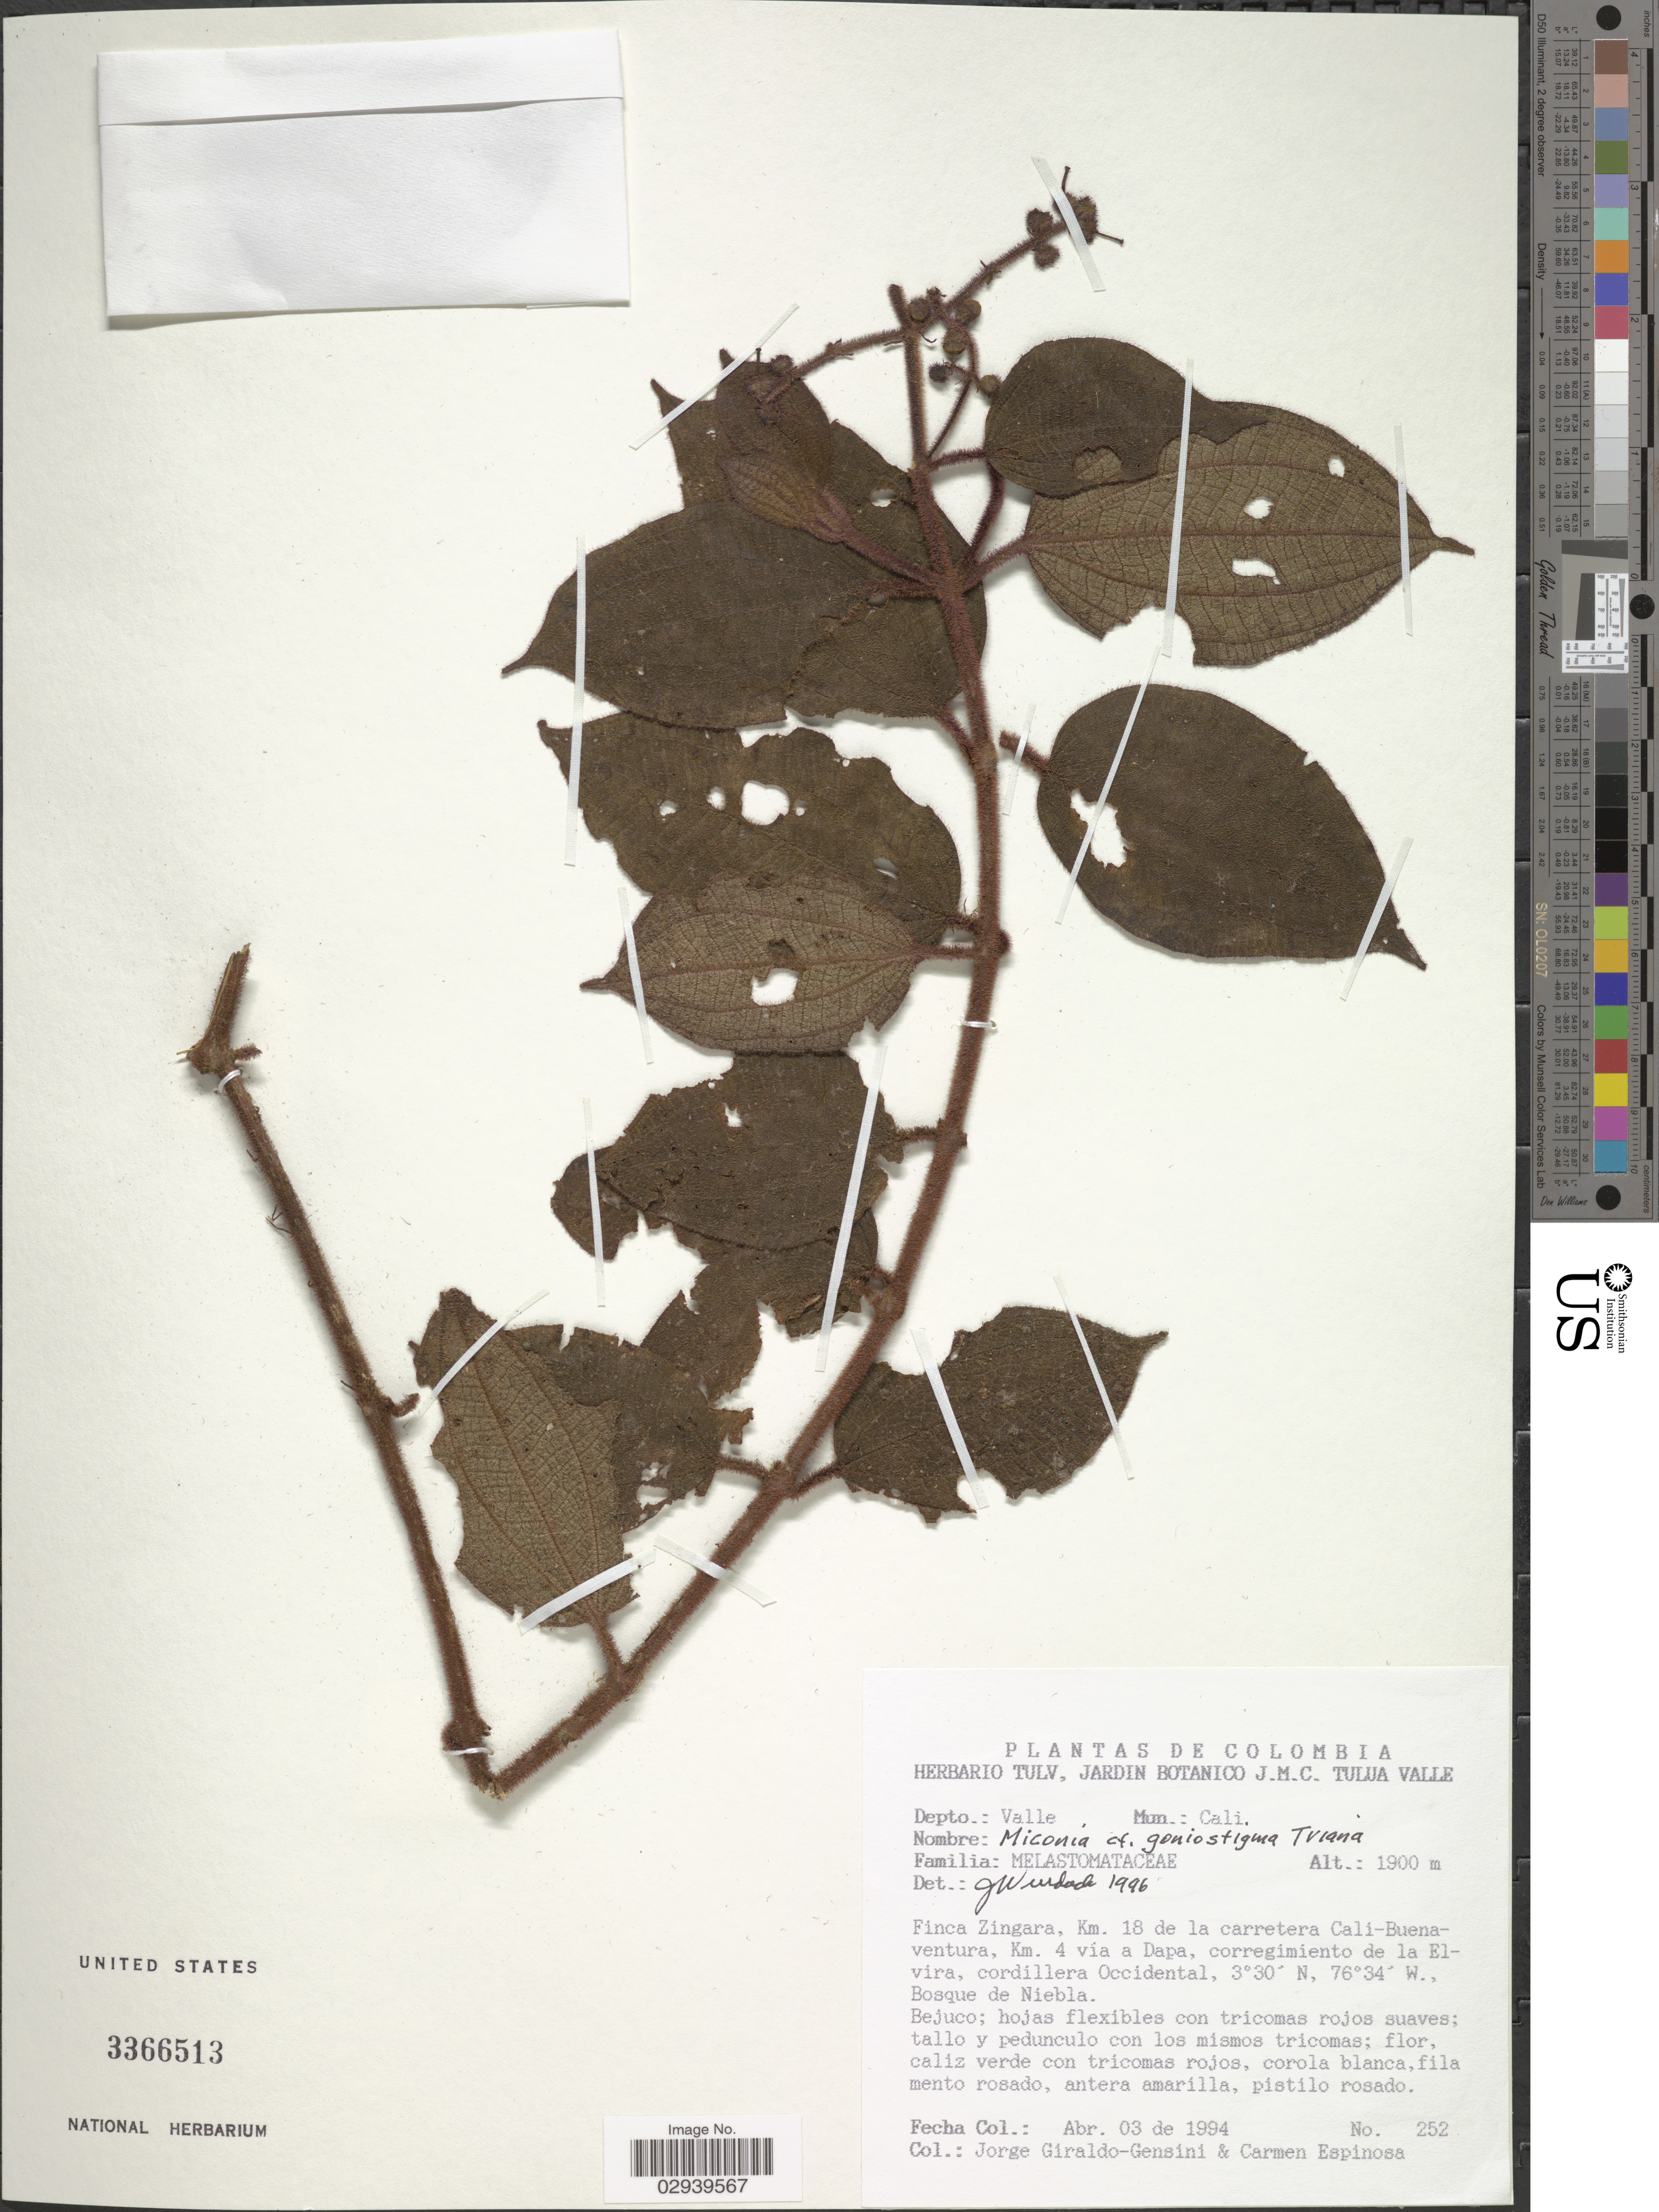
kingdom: Plantae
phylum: Tracheophyta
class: Magnoliopsida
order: Myrtales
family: Melastomataceae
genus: Miconia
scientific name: Miconia goniostigma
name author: Triana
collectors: J. Giraldo-Gensini & C. Espinosa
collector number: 252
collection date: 1994-04-03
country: Colombia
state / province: Valle del Cauca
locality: Depto. Valle, Mun. Cali. Finca Zingara, Km. 18 de la carretera Cali-Buena-ventura, Km. 4 via a Dapa, corregimiento de la Elvira, cordillera Occidental. Bosque de Niebla.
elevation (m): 1900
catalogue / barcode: US 3366513